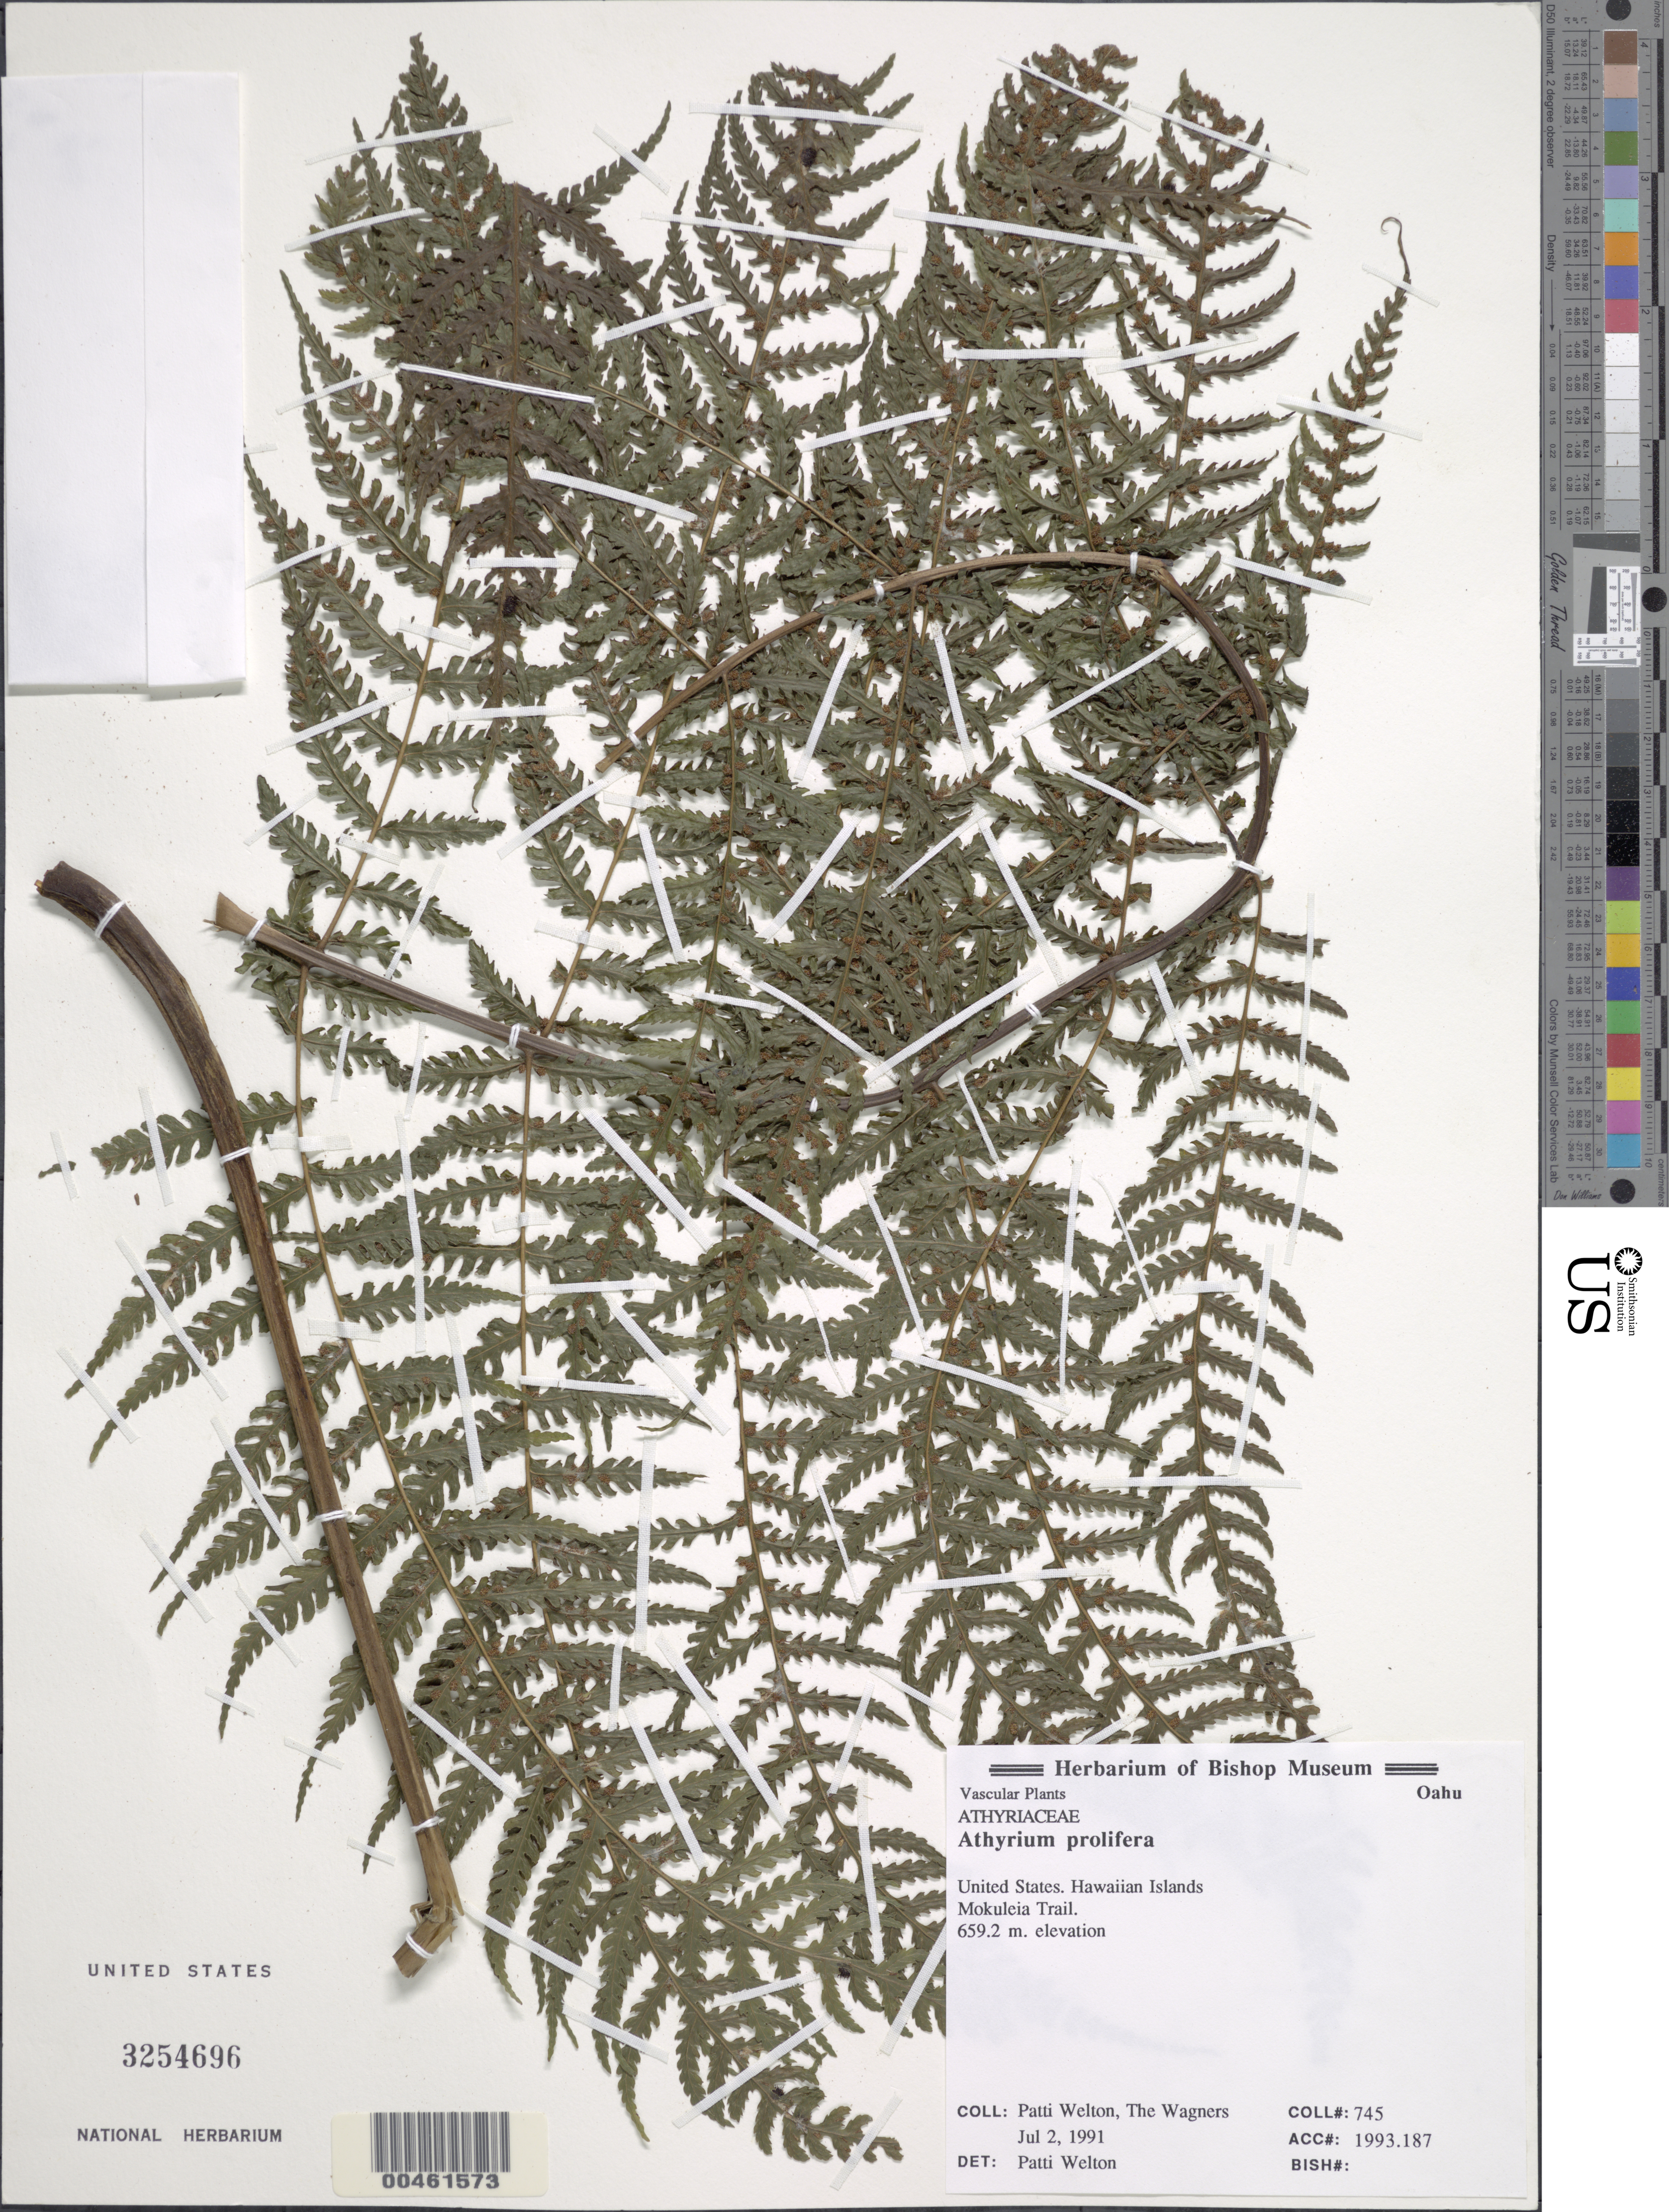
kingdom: Plantae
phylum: Tracheophyta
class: Polypodiopsida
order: Polypodiales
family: Athyriaceae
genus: Deparia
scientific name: Deparia prolifera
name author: (Kaulf.) Hook. & Grev.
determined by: Wagner, W. L., (BOT), Smithsonian Institution - National Museum of Natural History (UNITED STATES)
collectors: P. Welton & Wagners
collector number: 745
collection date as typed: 2 Jul 1991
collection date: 1991-07-02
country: United States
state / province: Hawaii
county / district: Honolulu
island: Oahu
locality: Mokuleia Trail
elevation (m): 659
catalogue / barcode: US 3254696